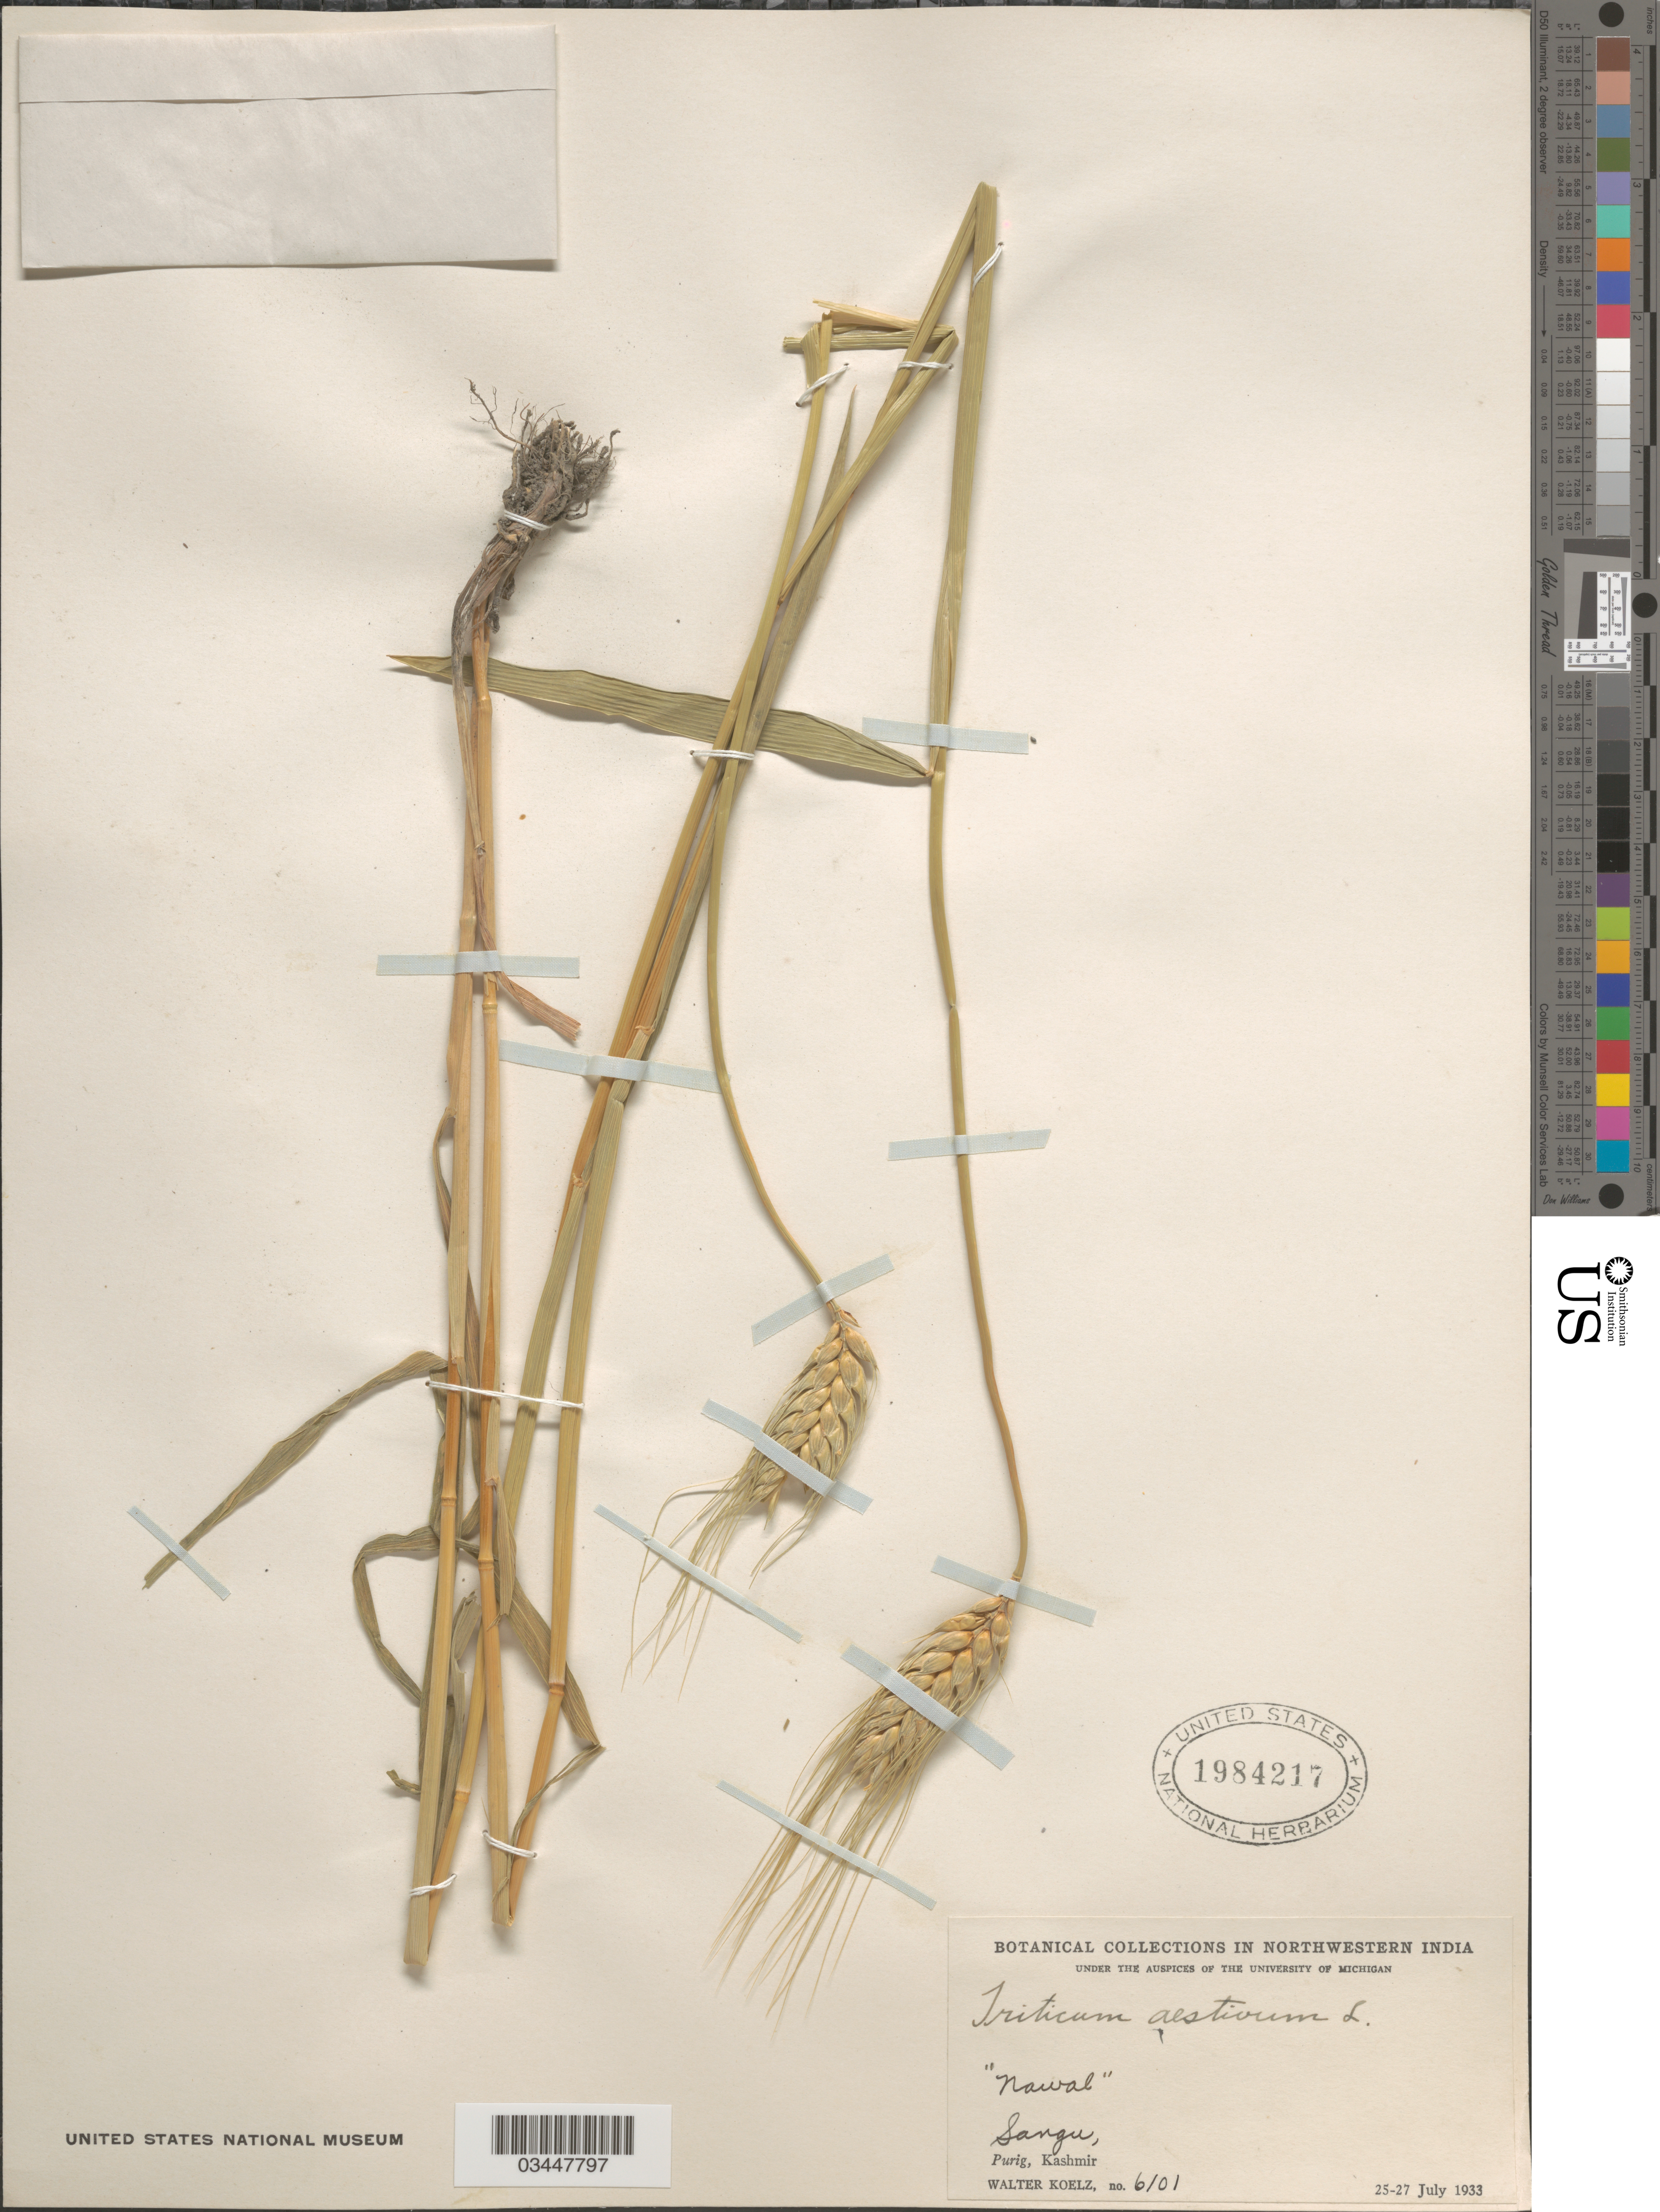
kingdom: Plantae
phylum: Tracheophyta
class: Liliopsida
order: Poales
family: Poaceae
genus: Triticum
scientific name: Triticum aestivum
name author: L.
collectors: W. N. Koelz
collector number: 6101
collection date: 1933-07-25/1933-07-27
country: India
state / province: Jammu and Kashmir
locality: Northwestern India. "Nawal". Sangu, Purig, Kashmir.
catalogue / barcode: US 1984217